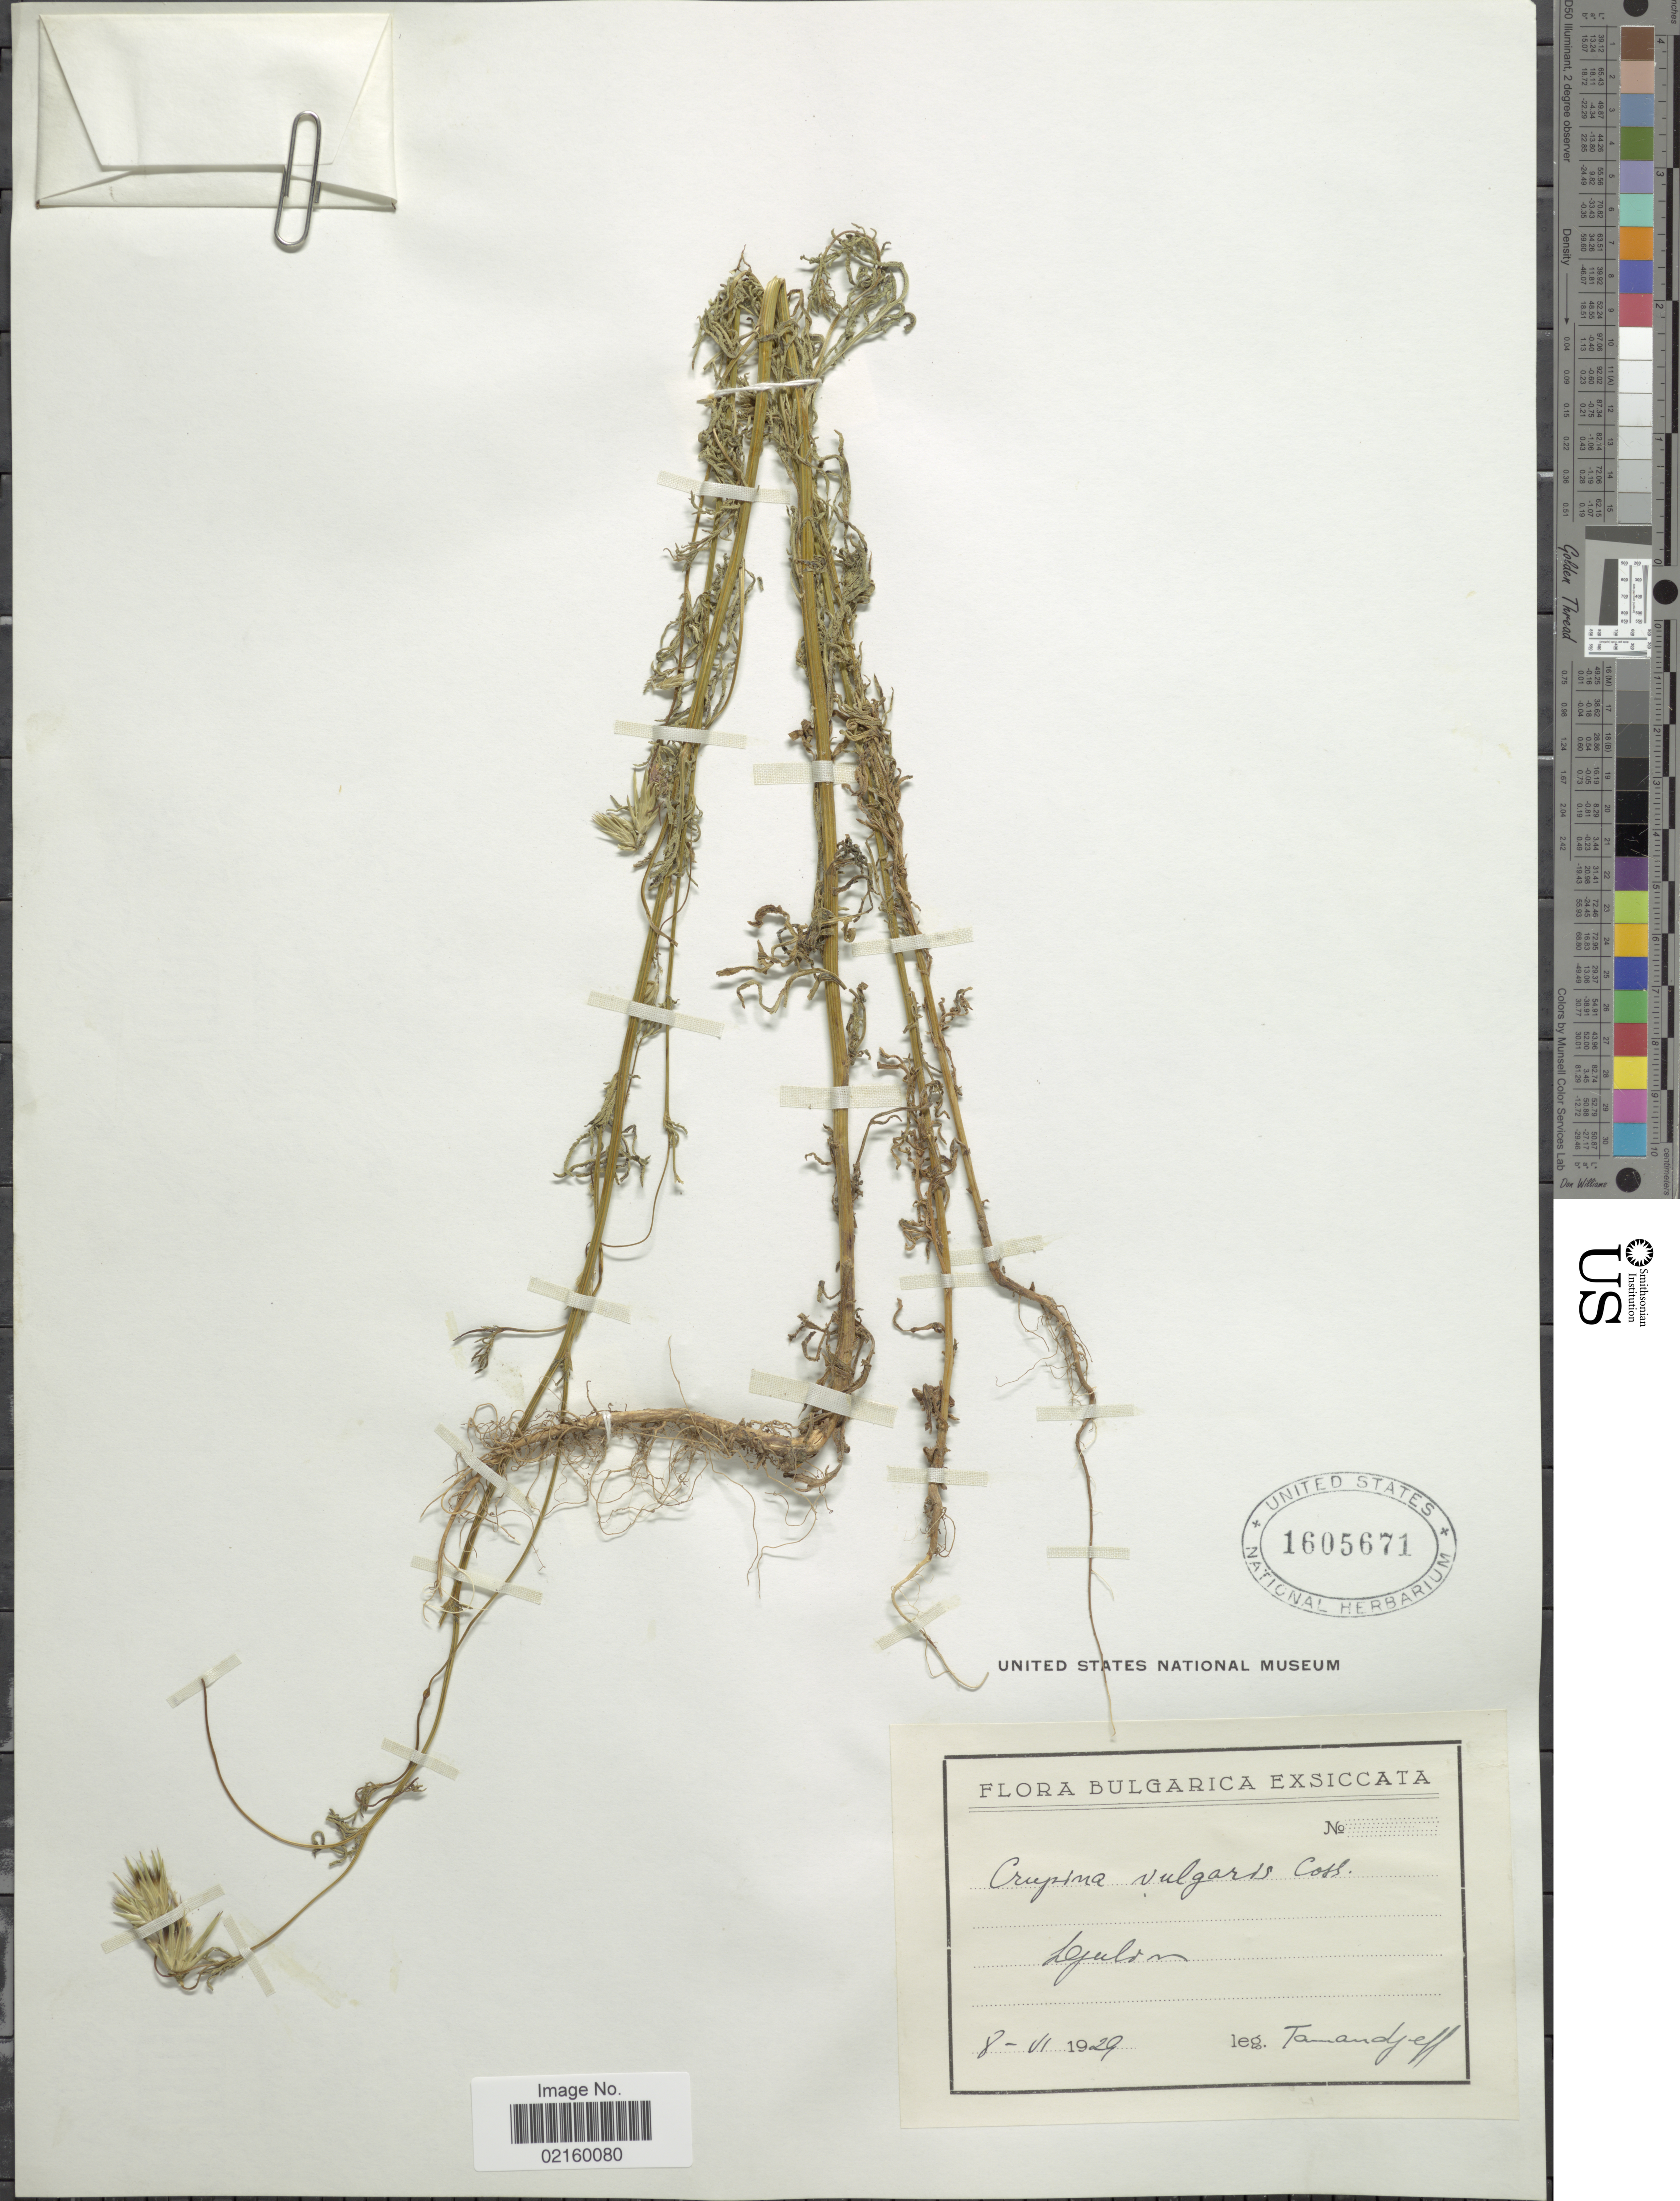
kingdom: Plantae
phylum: Tracheophyta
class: Magnoliopsida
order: Asterales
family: Asteraceae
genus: Crupina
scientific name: Crupina vulgaris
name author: Pers. ex Cass.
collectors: -. Tamandjeff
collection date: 1929-06-08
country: Bulgaria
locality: Lejulan [interpreted]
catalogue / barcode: US 1605671